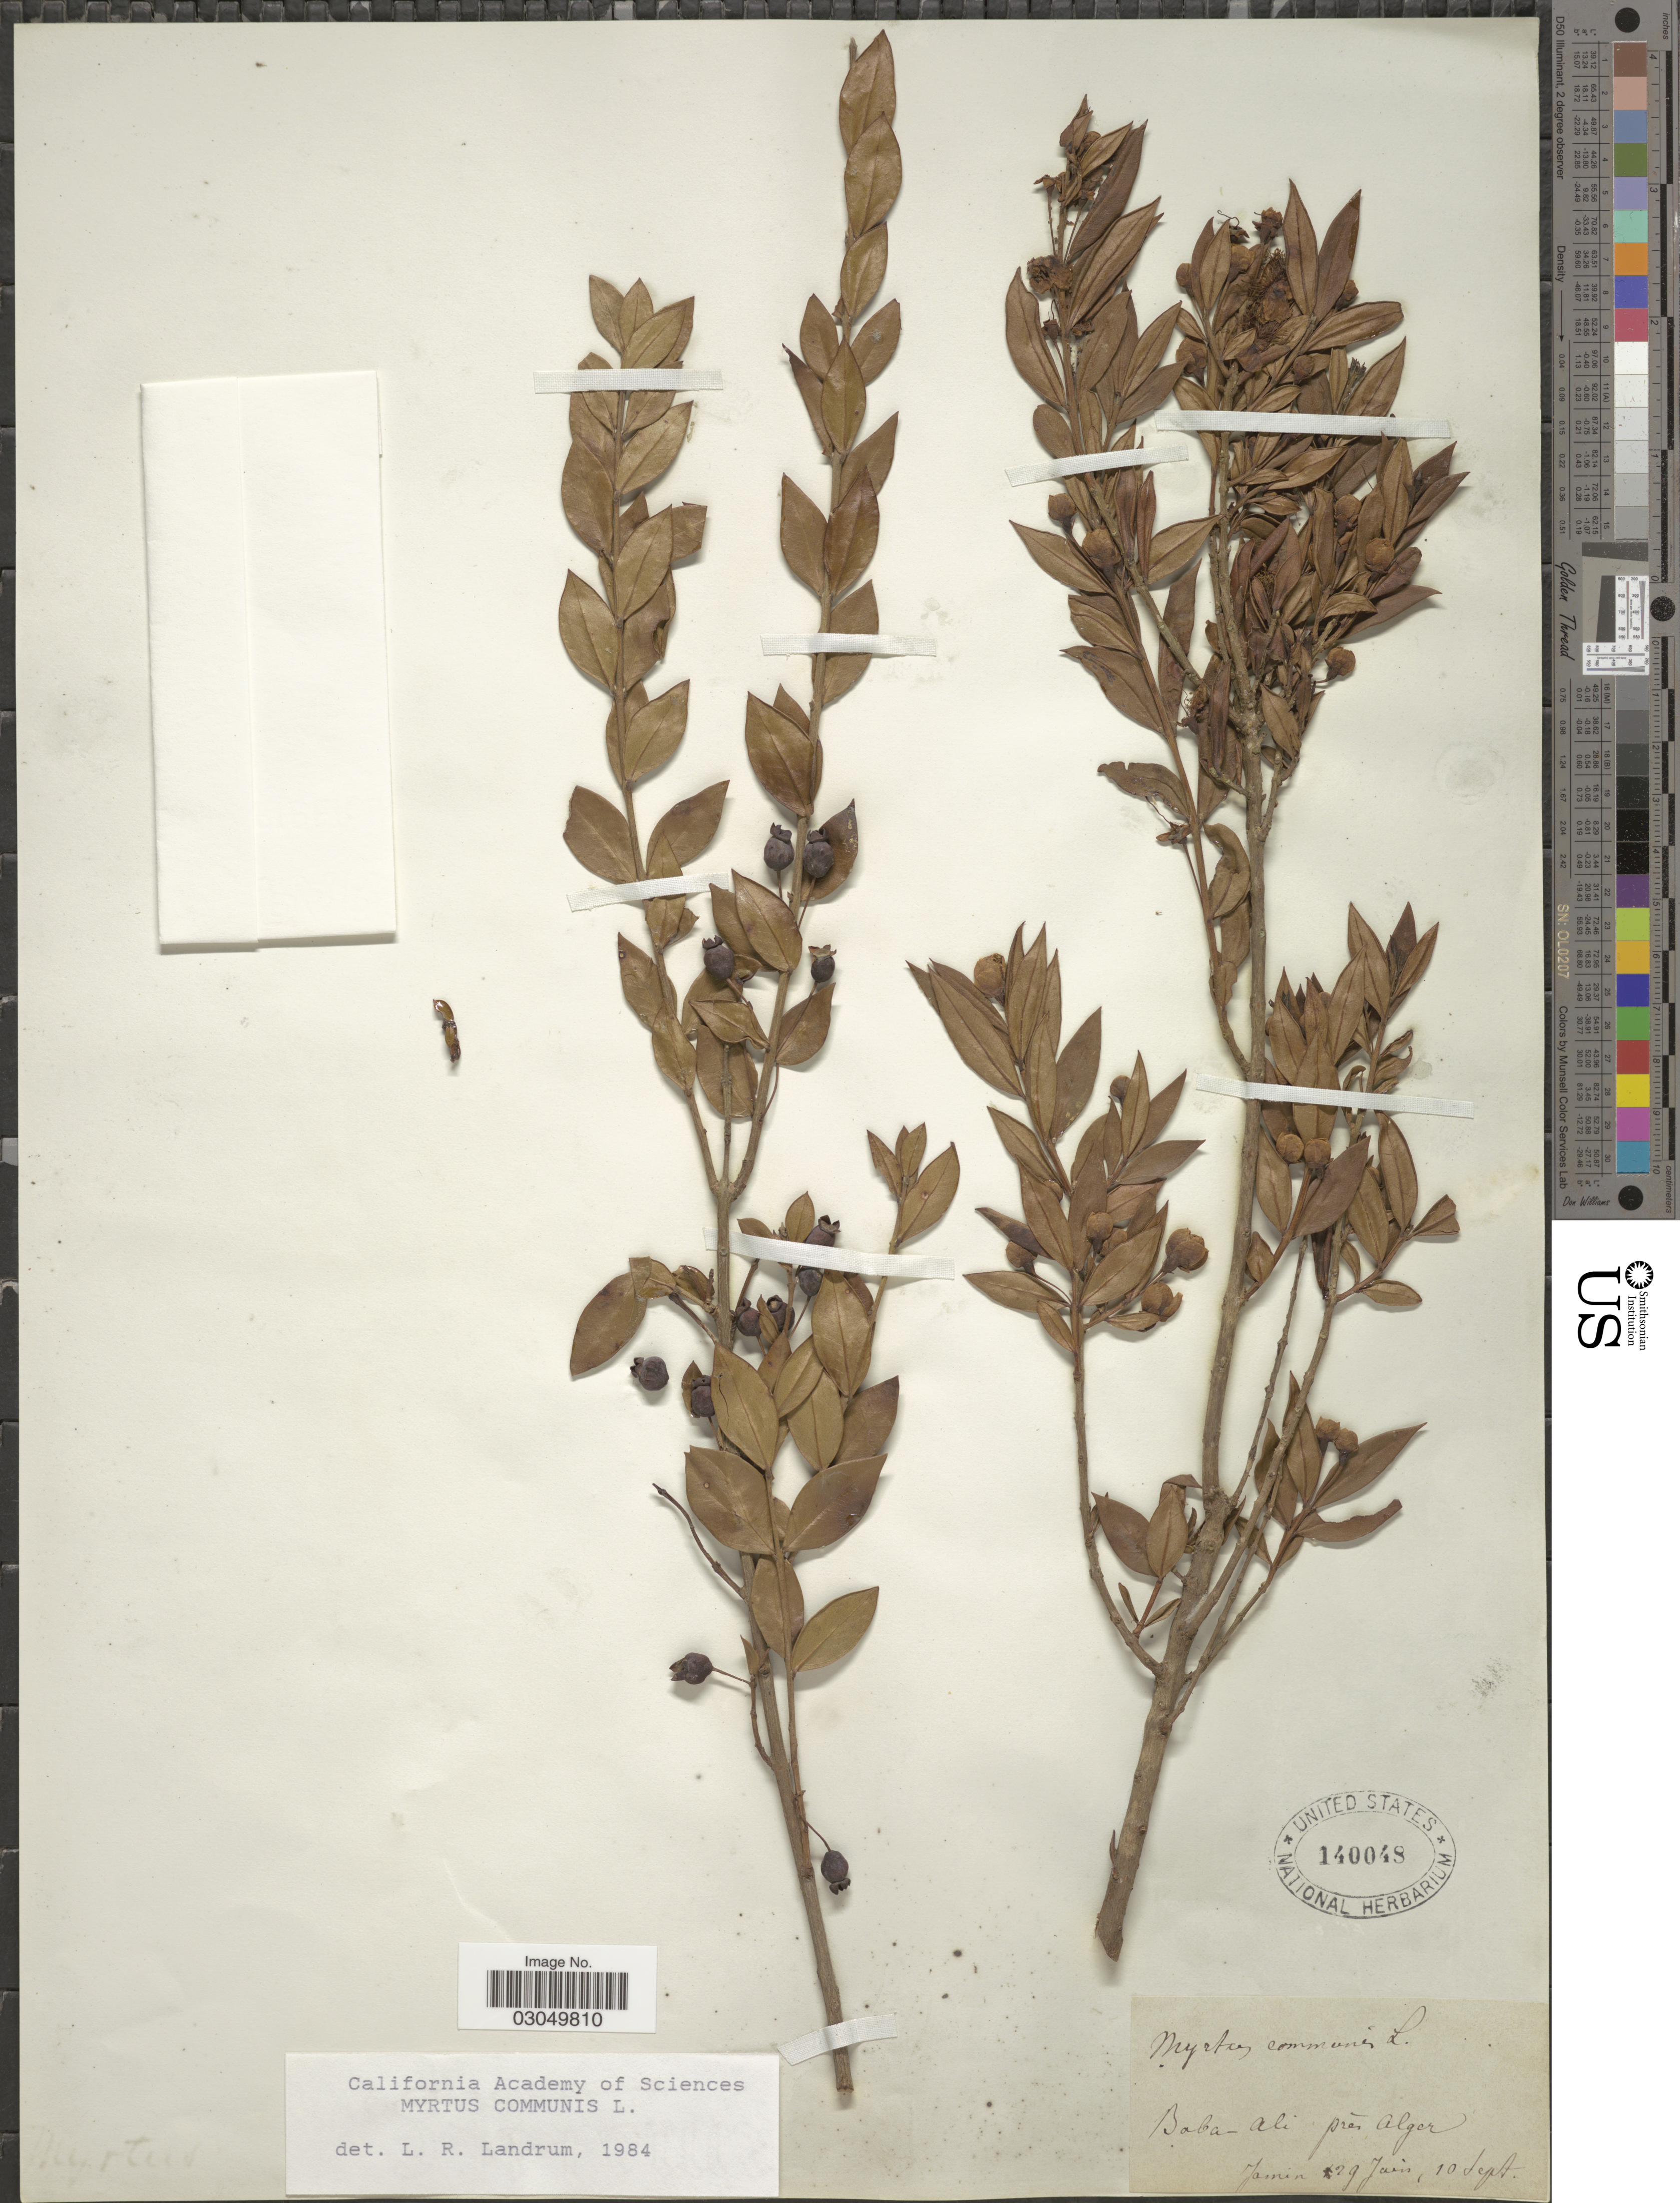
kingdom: Plantae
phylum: Tracheophyta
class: Magnoliopsida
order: Myrtales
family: Myrtaceae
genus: Myrtus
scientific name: Myrtus communis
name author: L.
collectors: Jamin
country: Algeria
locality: Baba-Ali prés Alger.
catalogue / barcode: US 140048